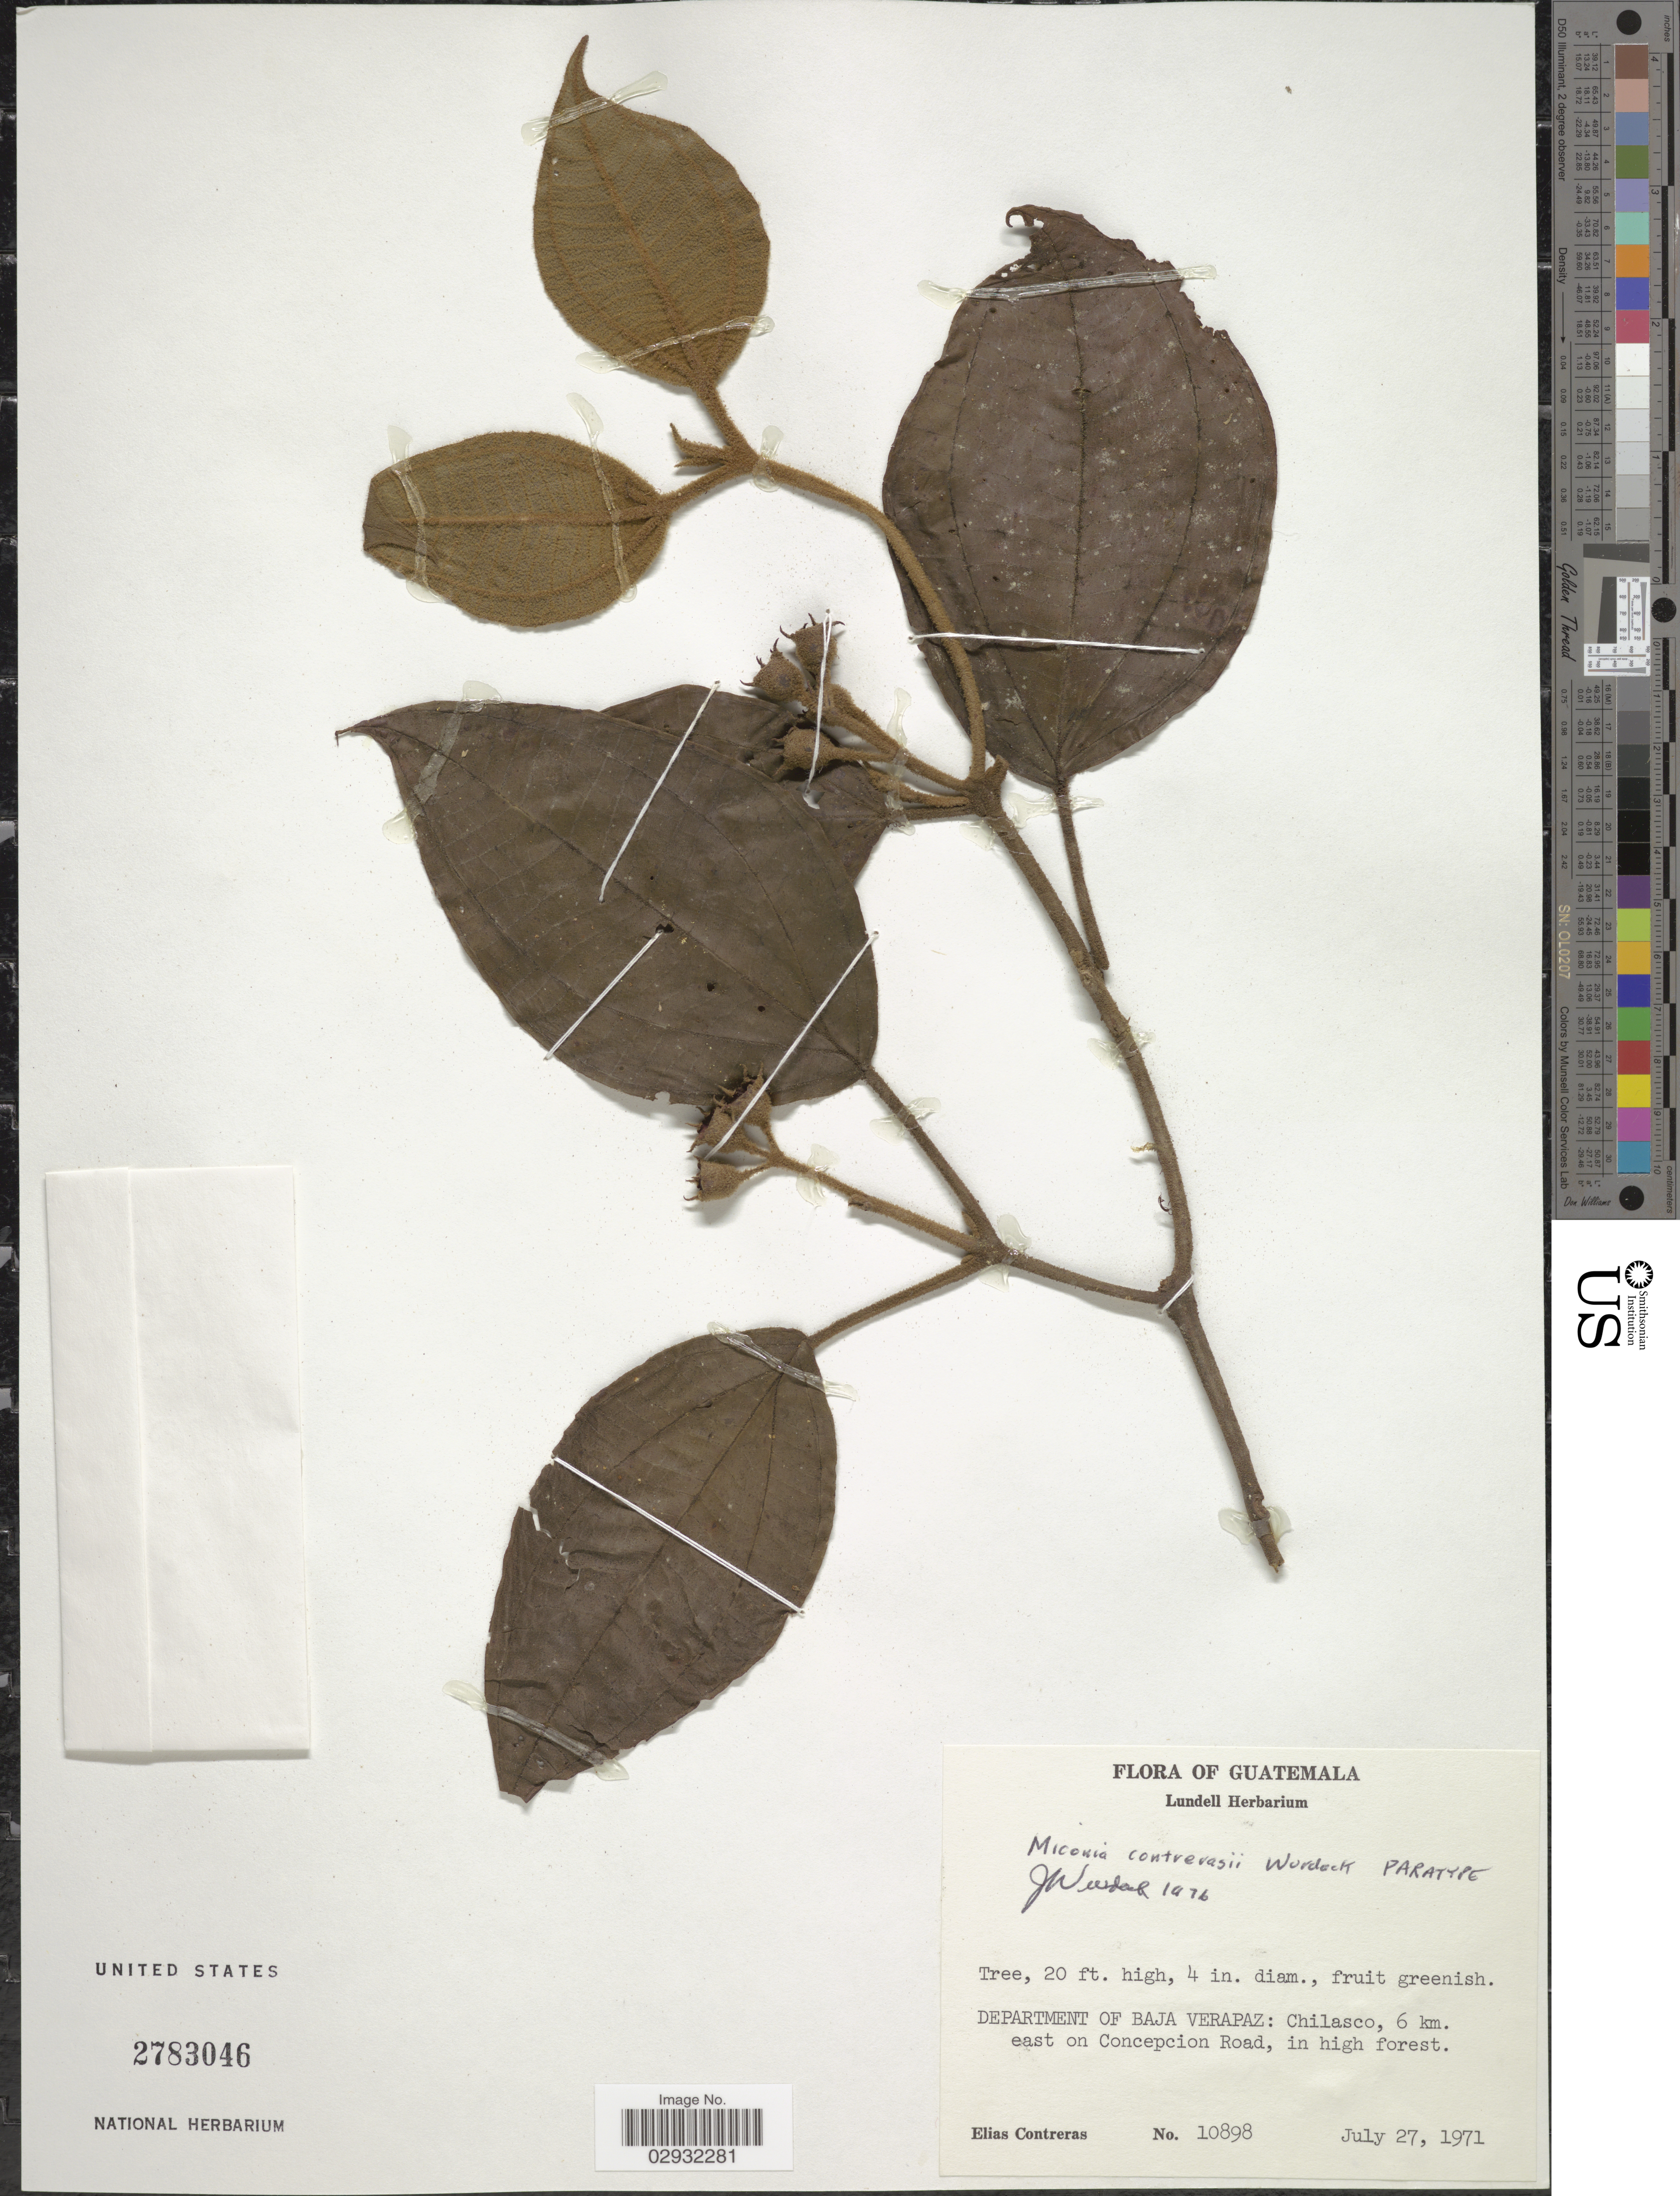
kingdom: Plantae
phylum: Tracheophyta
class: Magnoliopsida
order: Myrtales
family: Melastomataceae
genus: Miconia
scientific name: Miconia contrerasii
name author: Wurdack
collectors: E. Contreras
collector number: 10898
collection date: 1971-07-27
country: Guatemala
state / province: Baja Verapaz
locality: Department of Baja Verapaz: Chilasco, 6 km. east of Concepcion Road, in high forest.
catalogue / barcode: US 2783046